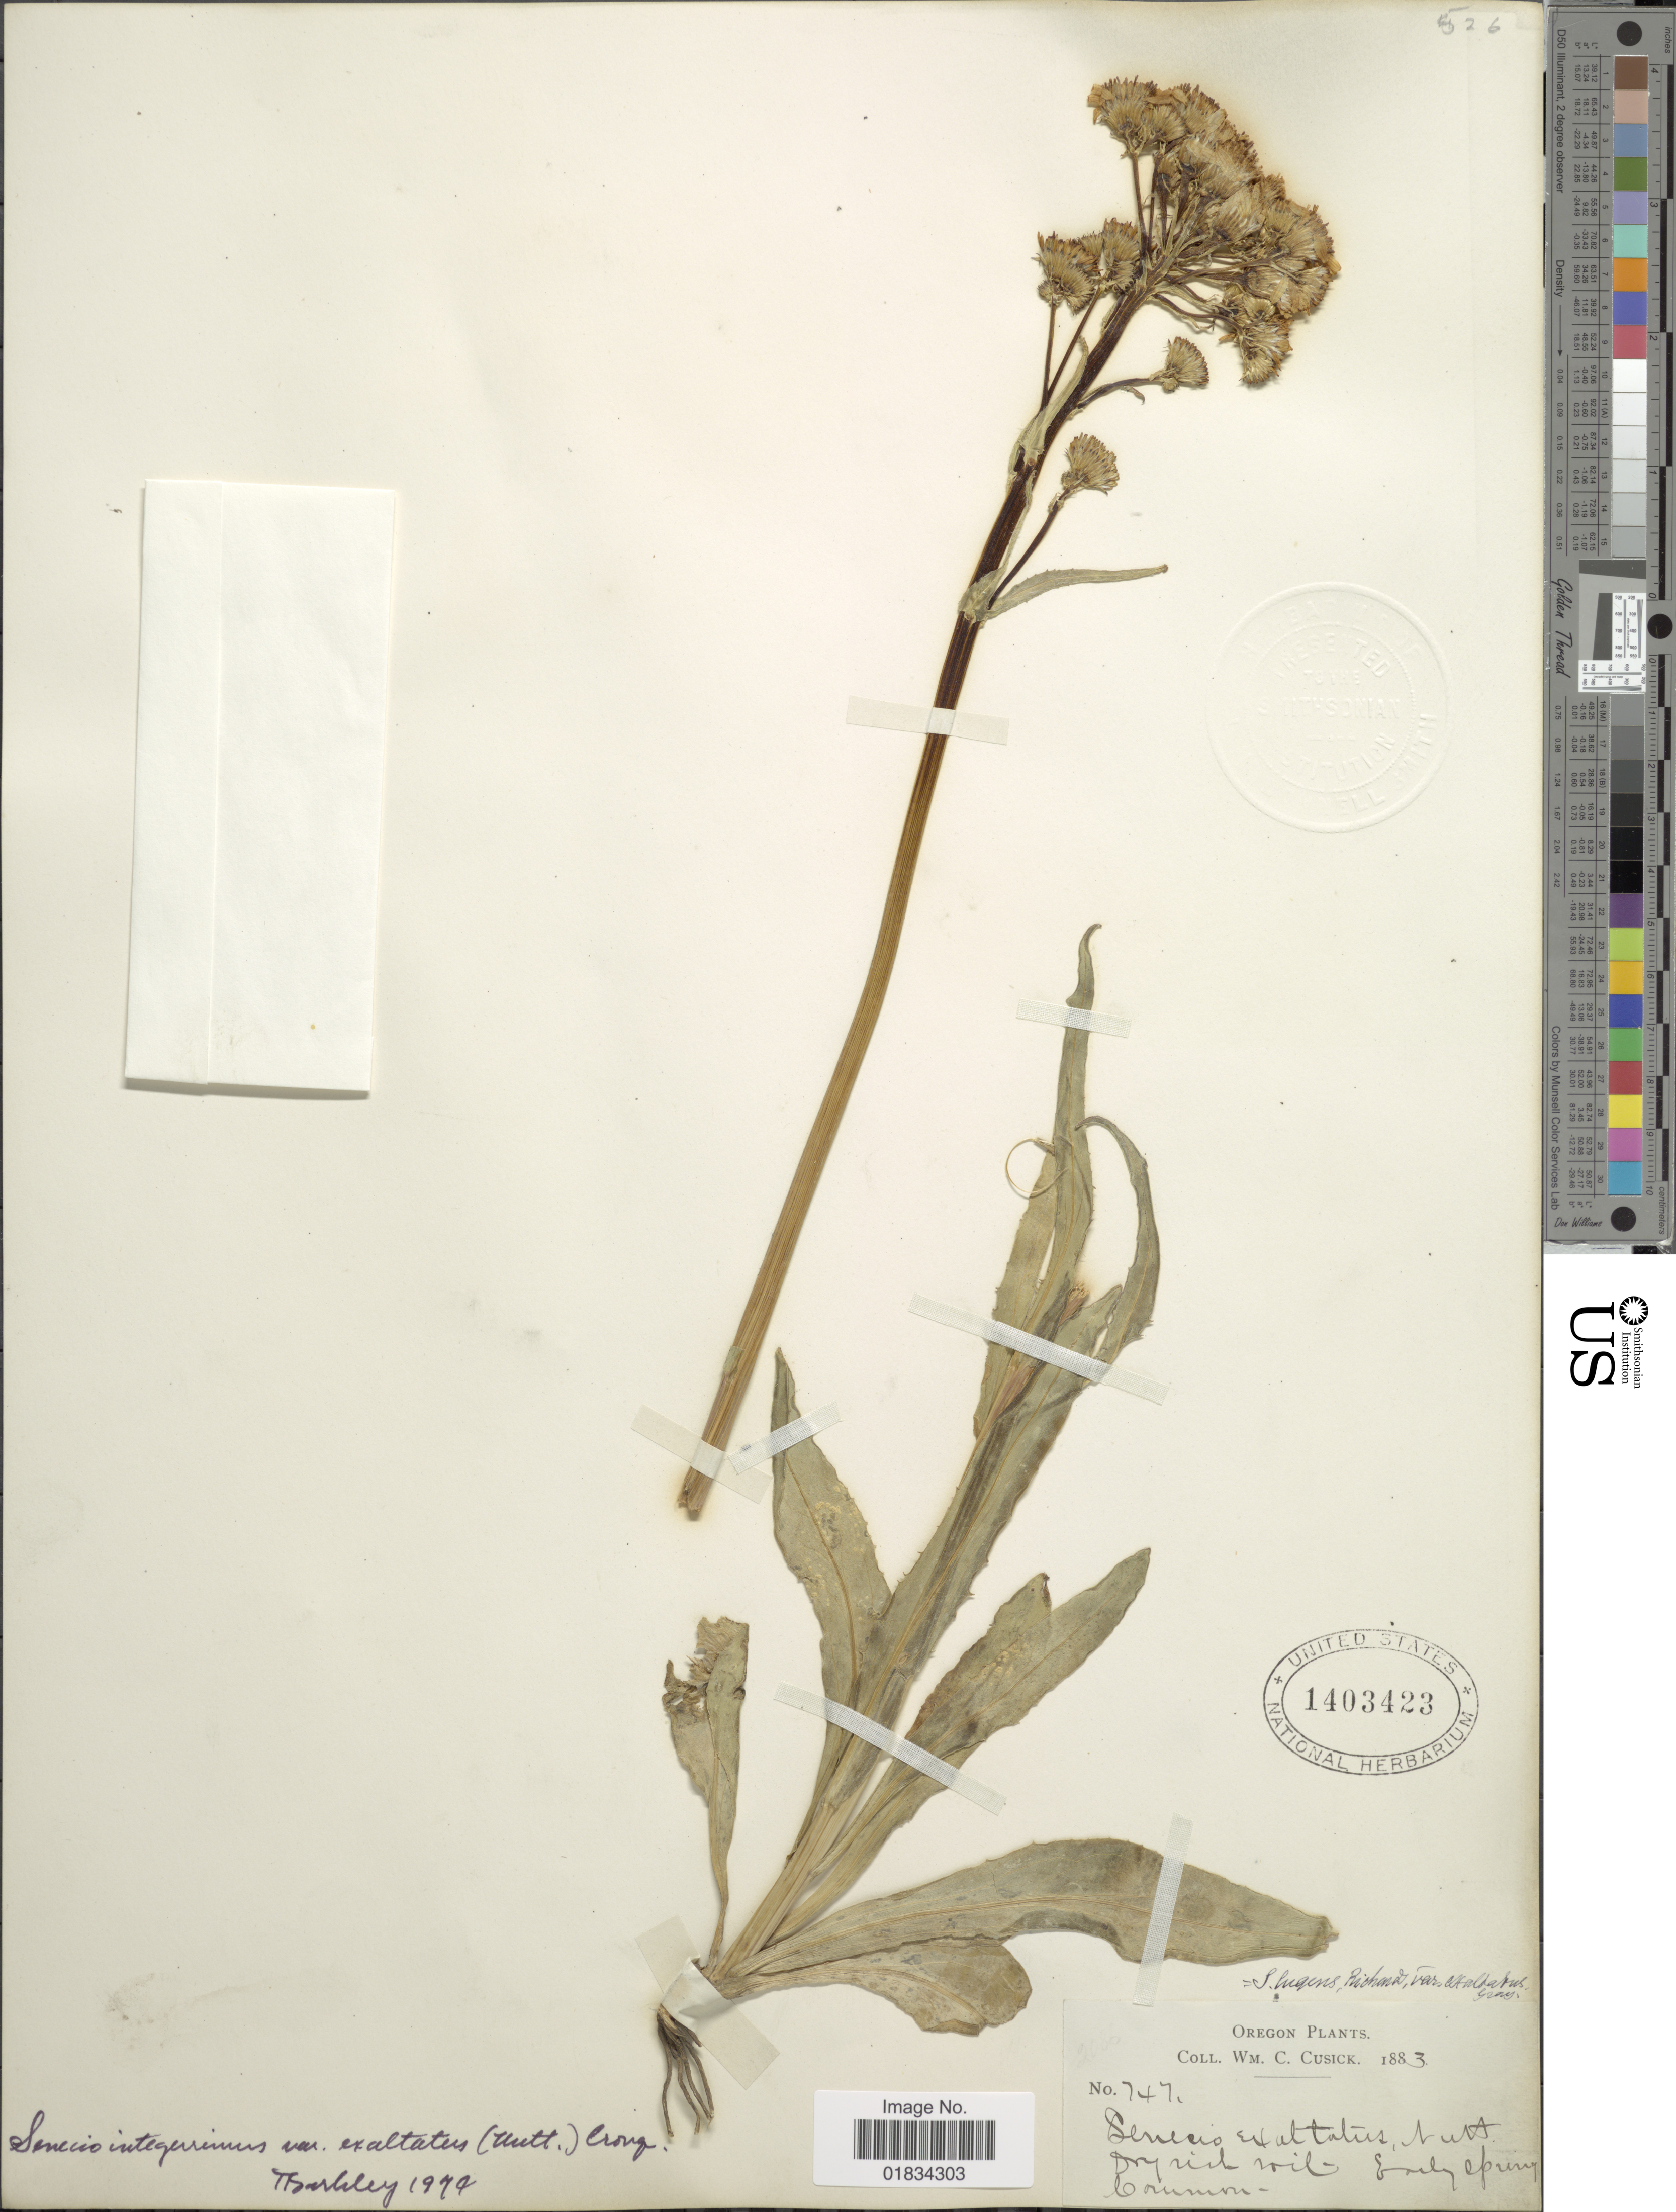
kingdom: Plantae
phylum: Tracheophyta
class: Magnoliopsida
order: Asterales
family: Asteraceae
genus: Senecio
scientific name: Senecio integerrimus var. exaltatus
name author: (Nutt.) Cronq.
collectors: W. C. Cusick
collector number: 747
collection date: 1883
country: United States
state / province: Oregon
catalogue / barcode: US 1403423